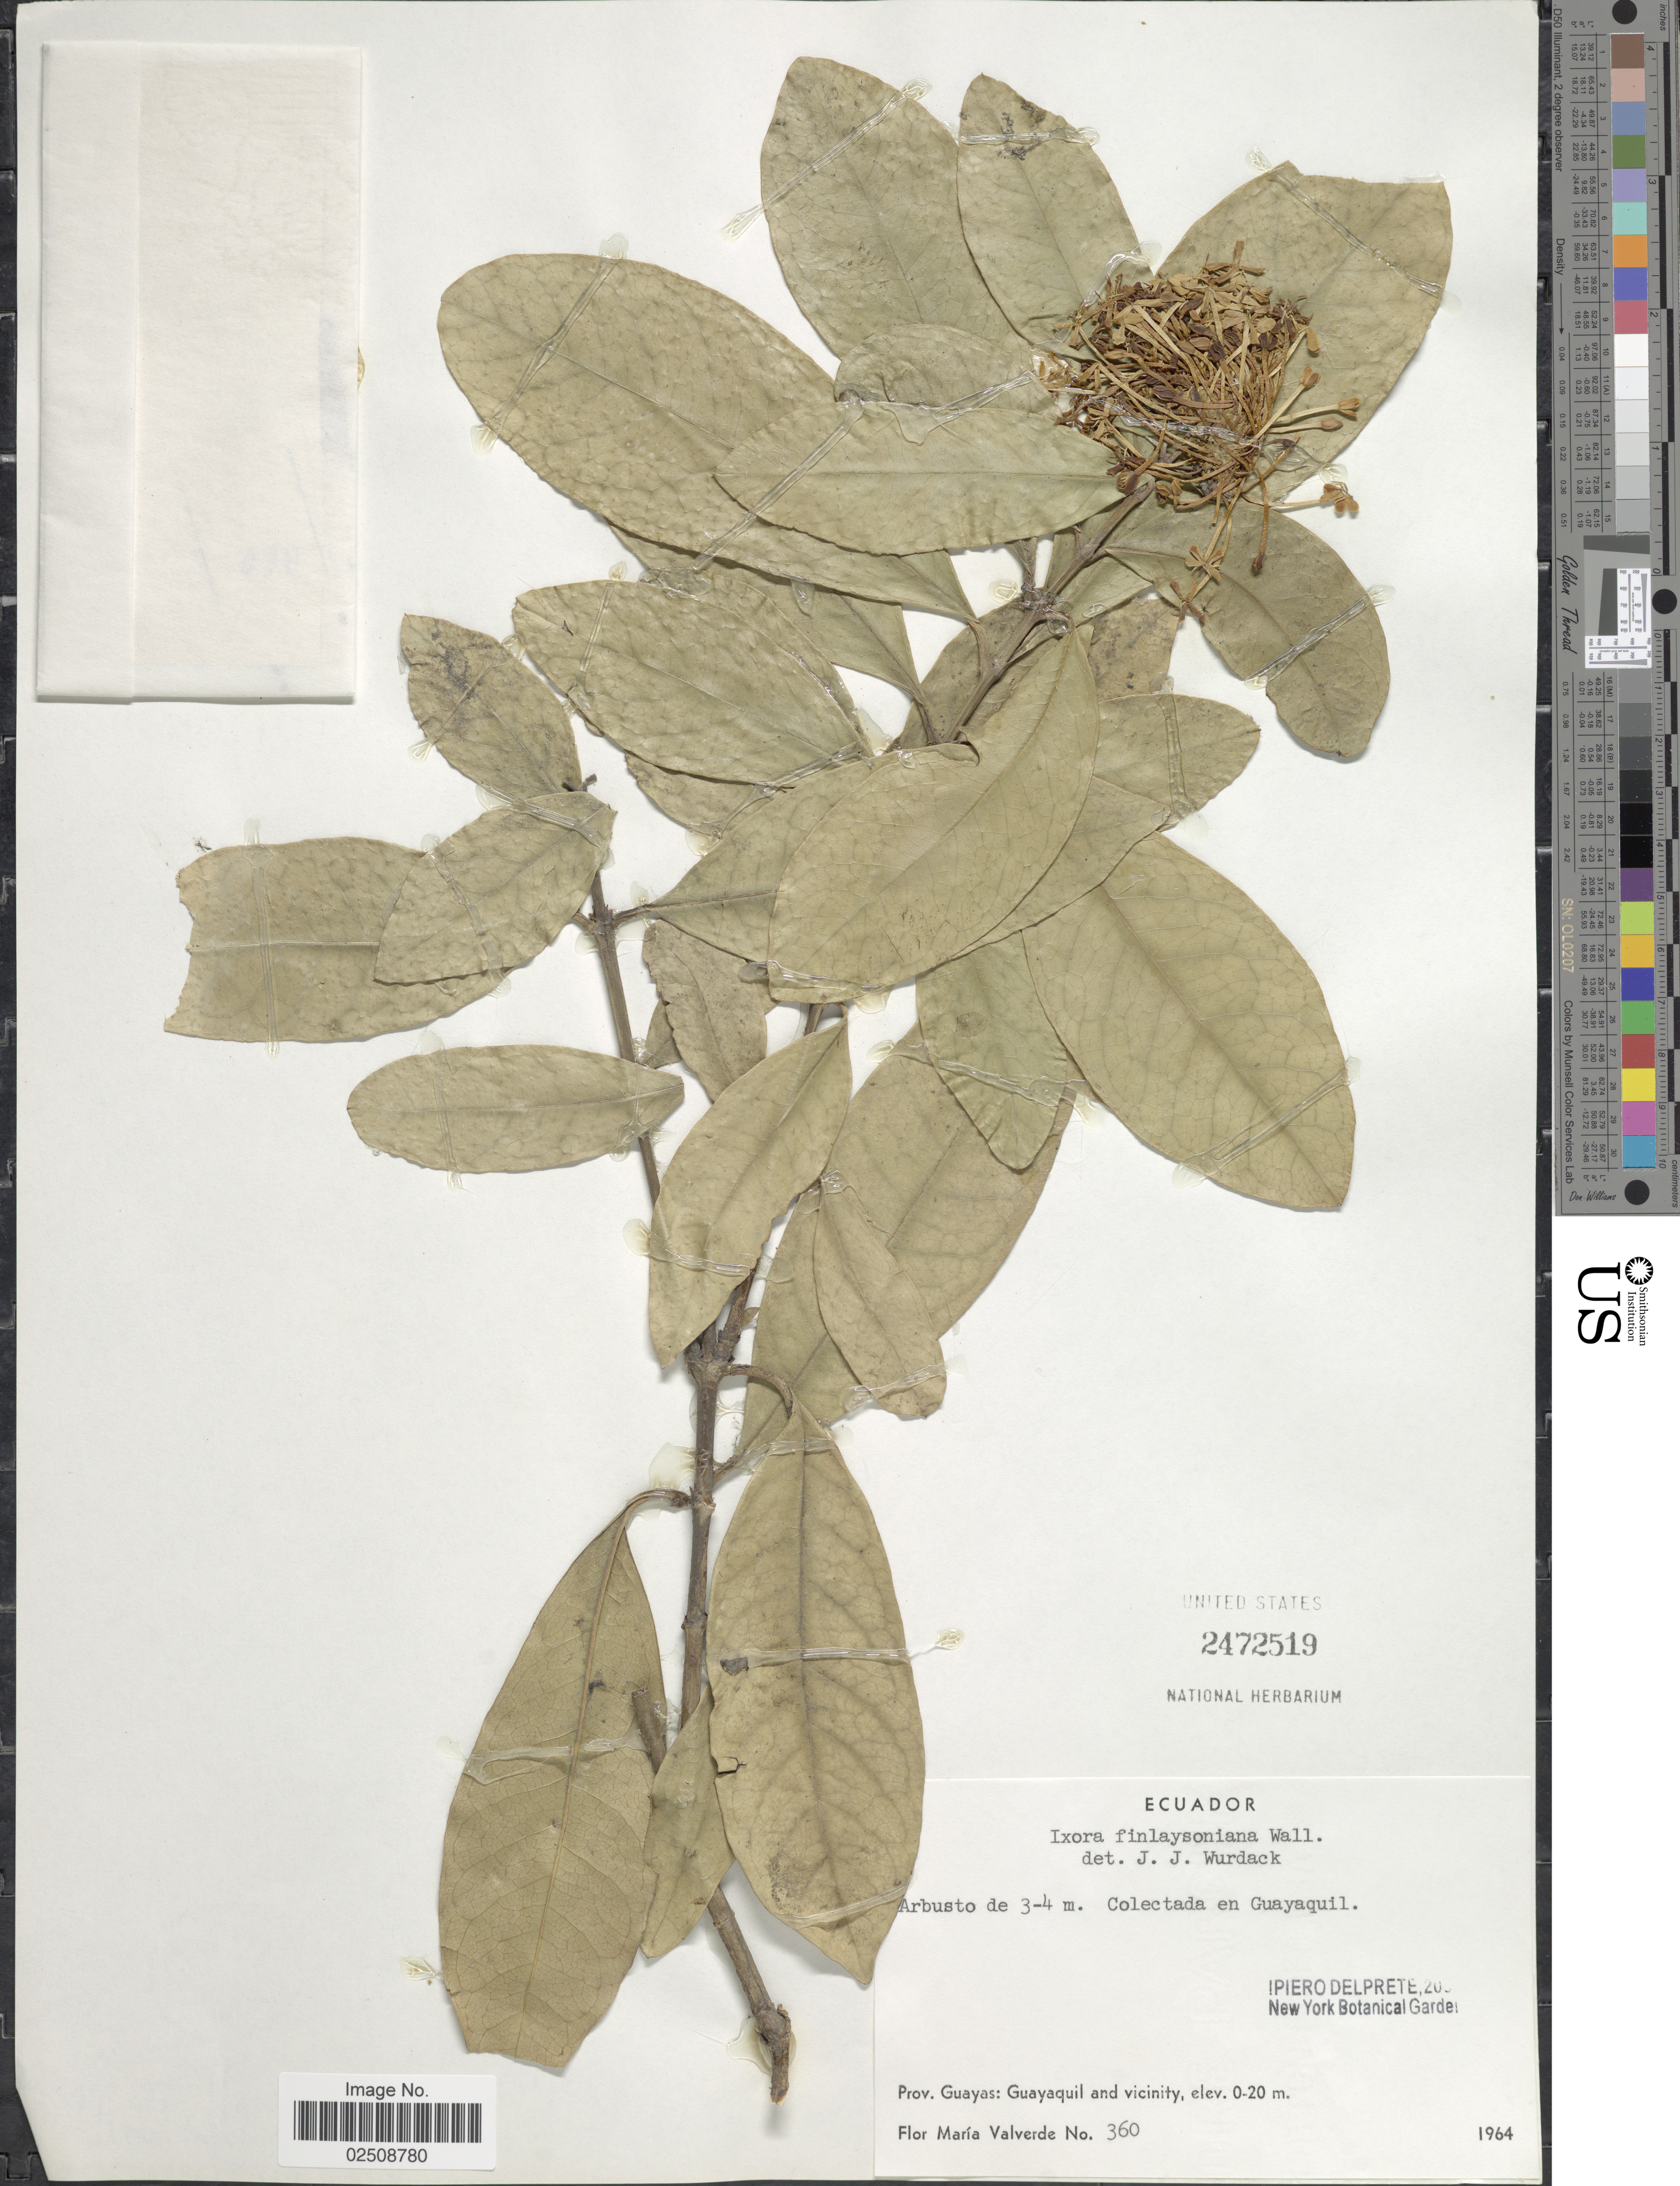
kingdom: Plantae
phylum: Tracheophyta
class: Magnoliopsida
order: Gentianales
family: Rubiaceae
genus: Ixora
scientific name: Ixora finlaysoniana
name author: Wall. ex G. Don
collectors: F. M. Valverde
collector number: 360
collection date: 1964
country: Ecuador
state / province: Guayas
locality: Prov. Guayas: Guayaquil and vicinity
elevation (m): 0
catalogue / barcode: US 2472519